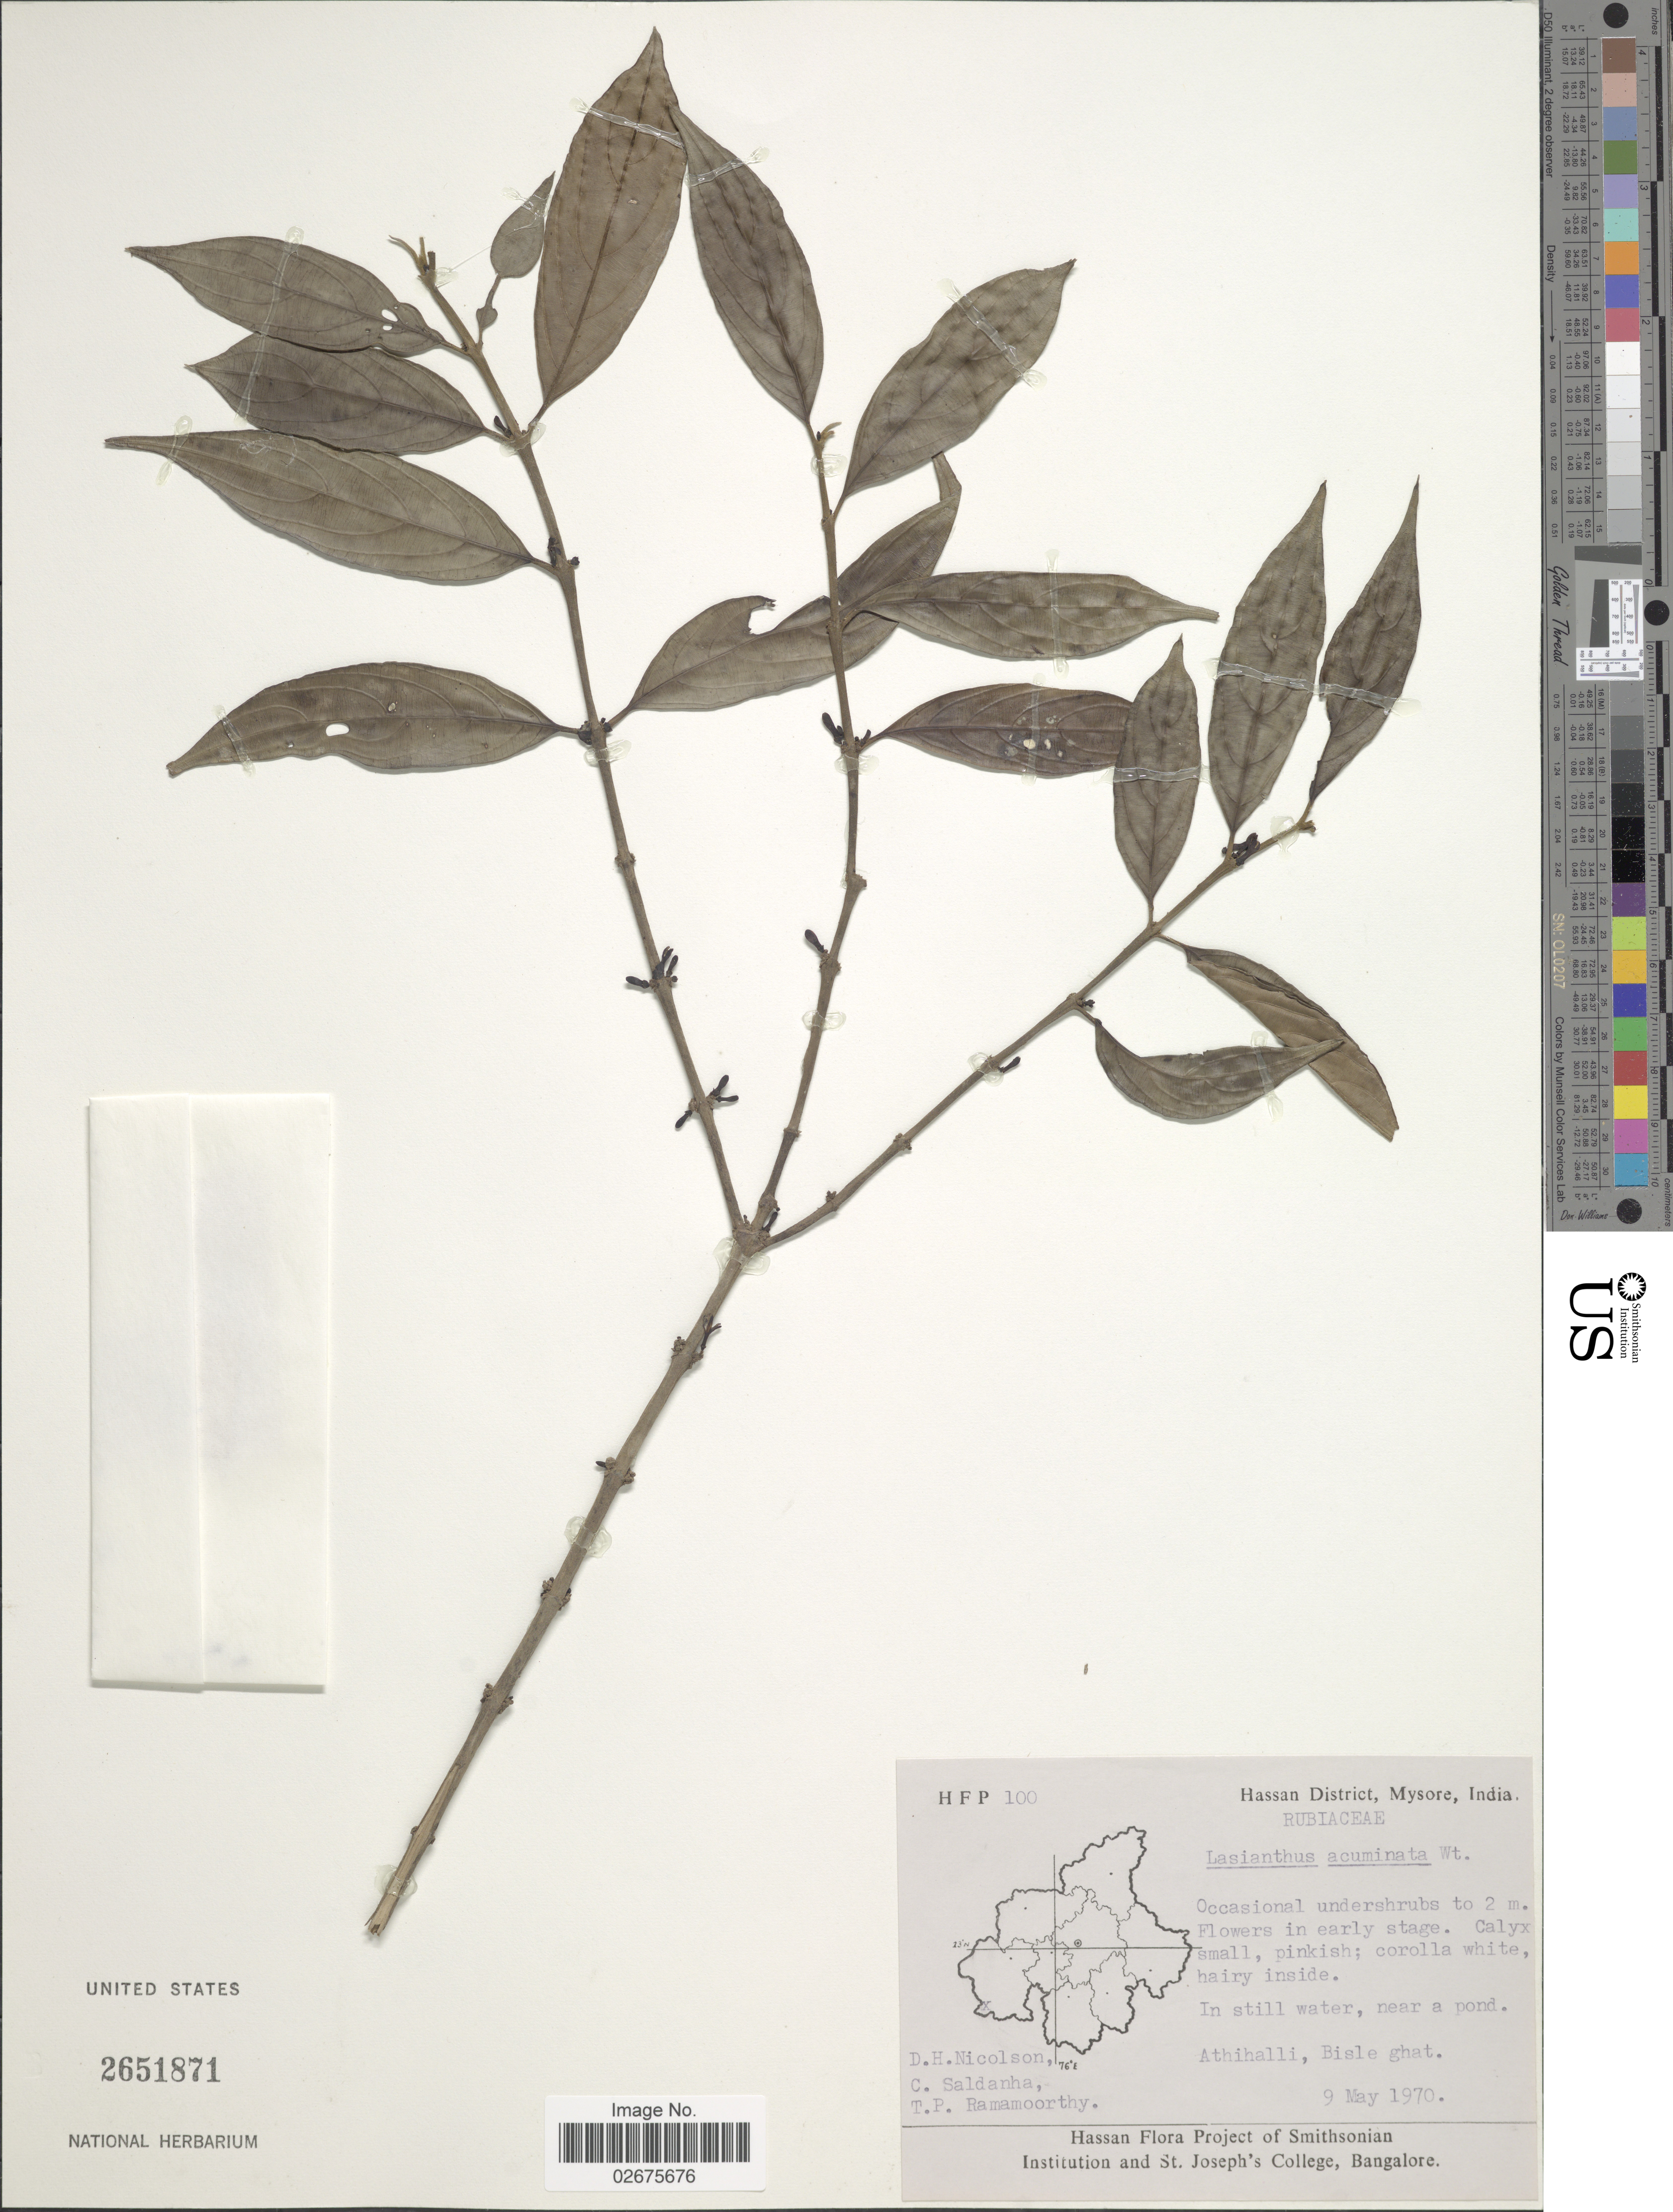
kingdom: Plantae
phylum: Tracheophyta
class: Magnoliopsida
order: Gentianales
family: Rubiaceae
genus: Lasianthus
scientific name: Lasianthus acuminatus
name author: Wight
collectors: D. H. Nicolson, C. Saldanha & T. P. Ramamoorthy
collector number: HFP 100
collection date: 1970-05-09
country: India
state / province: Karnataka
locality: Hassan District, Mysore, India, Athihalli, Bisle Ghat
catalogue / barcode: US 2651871